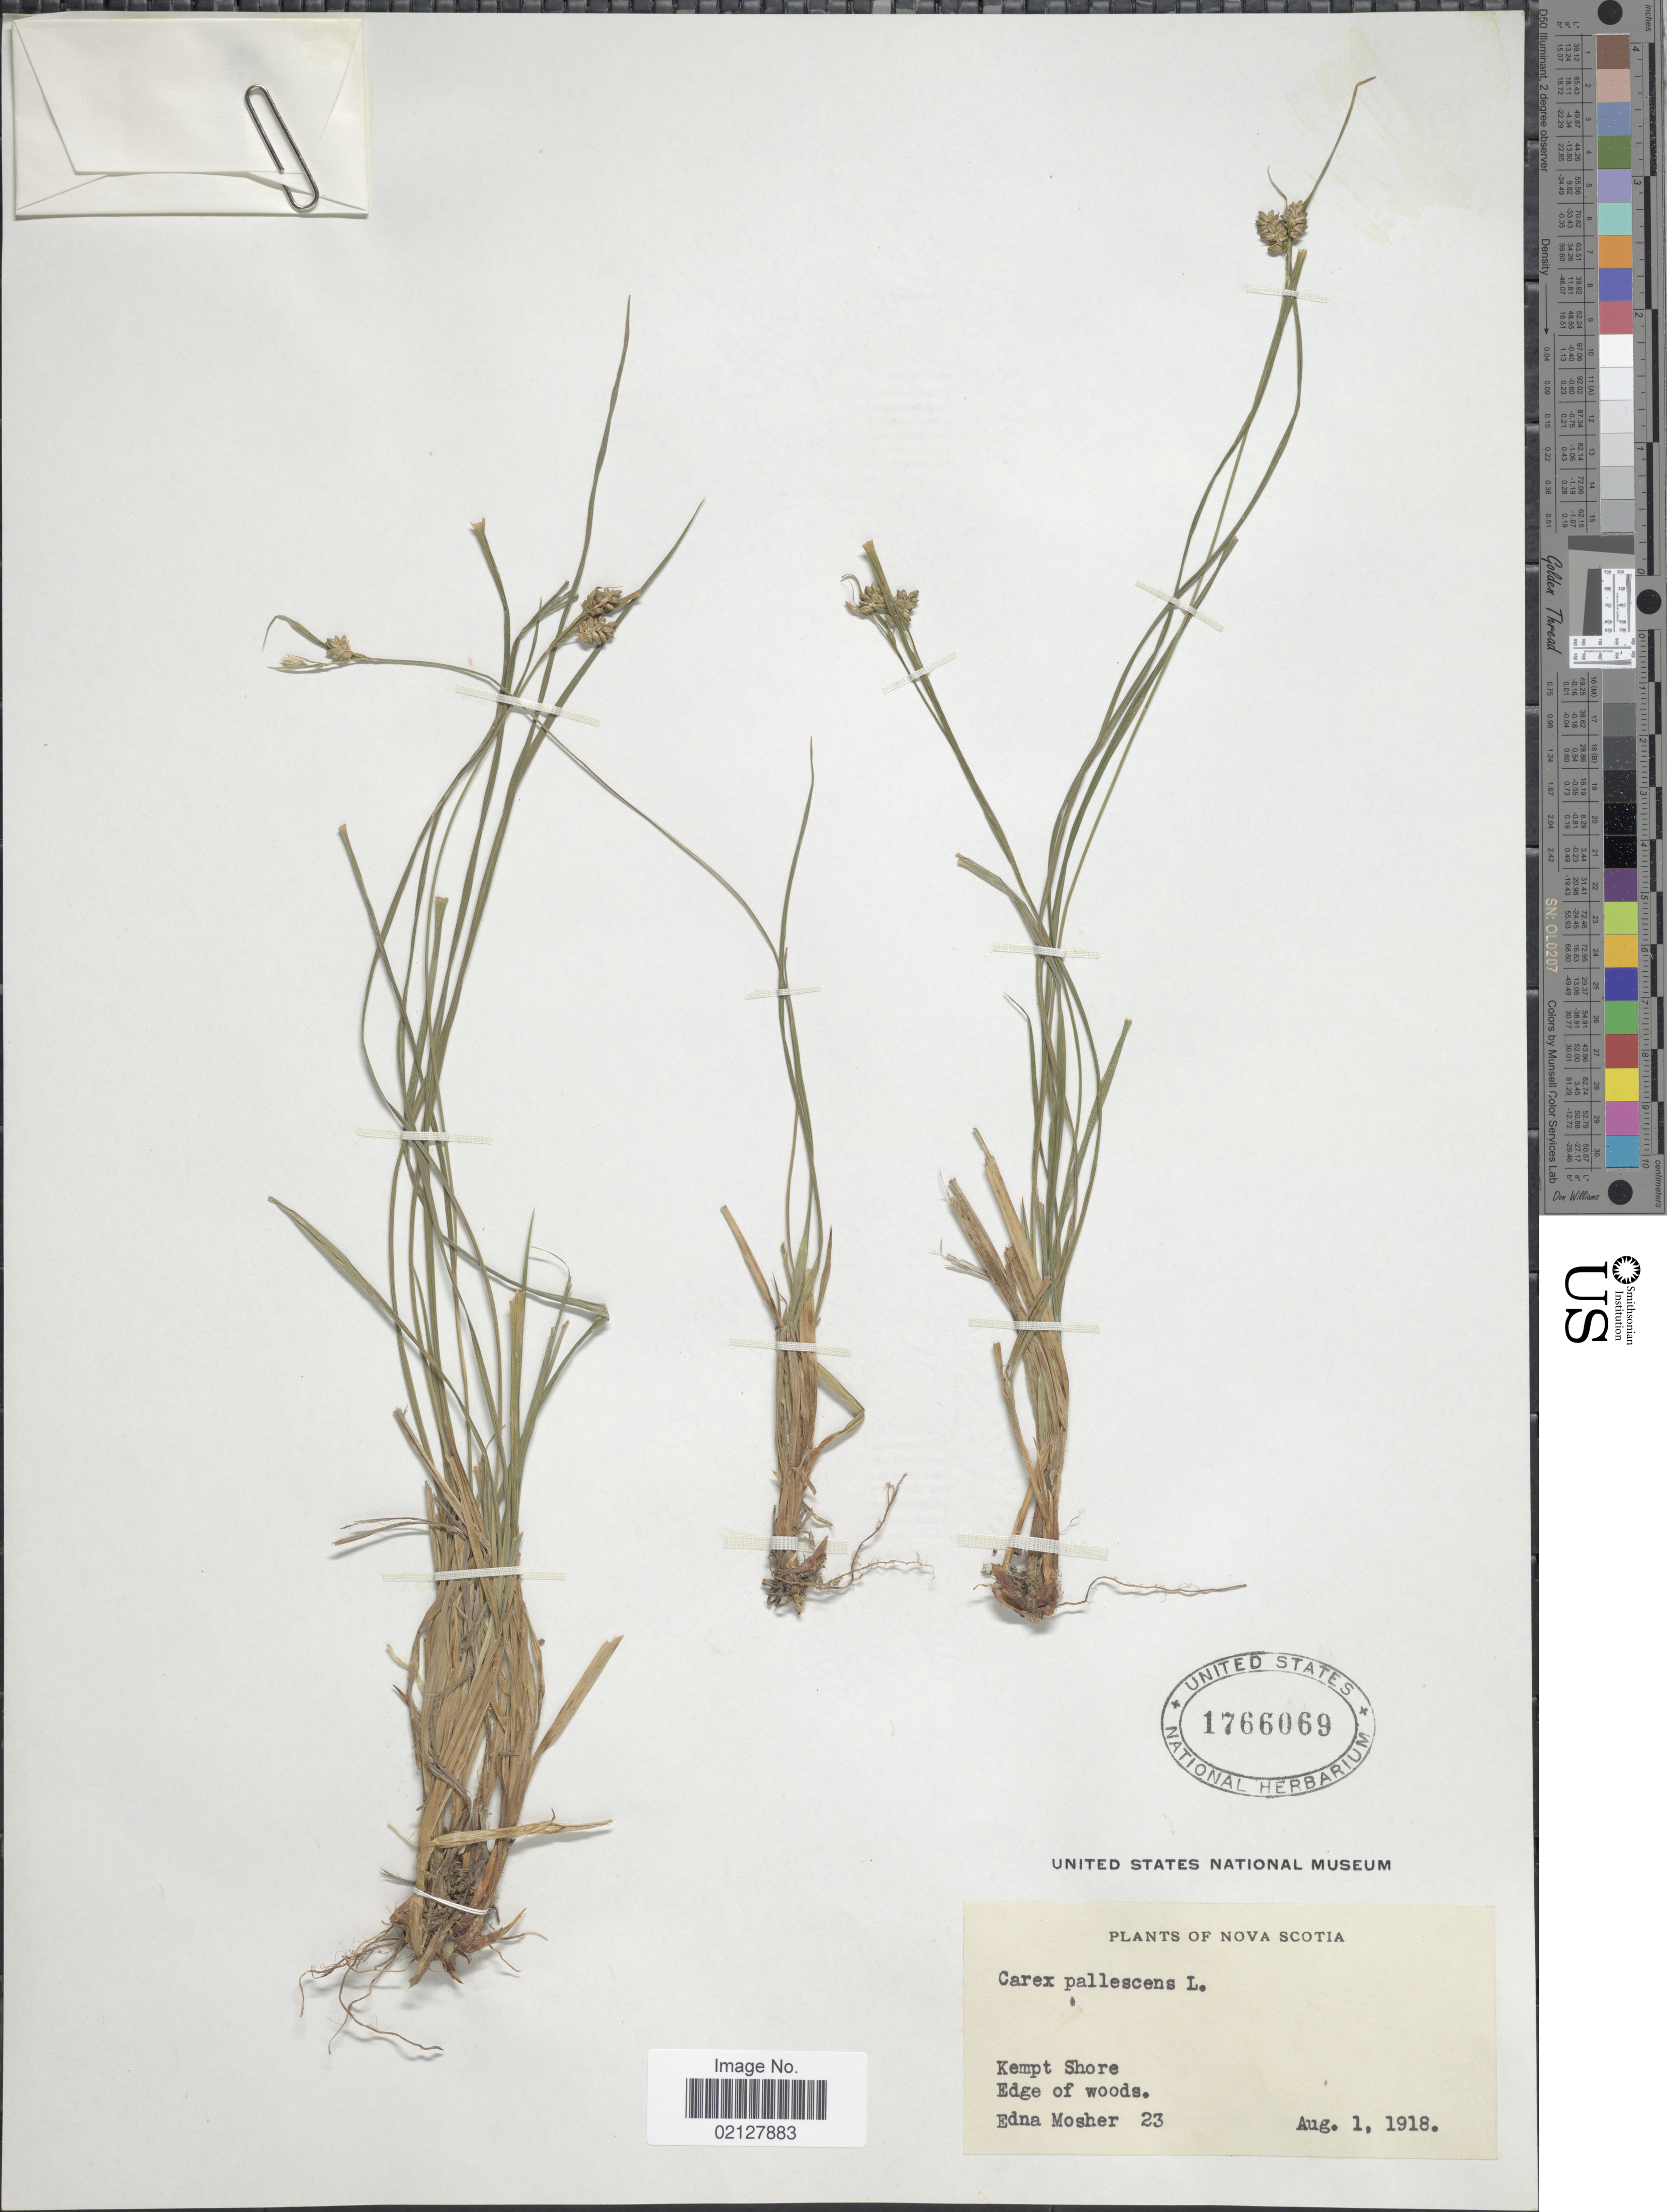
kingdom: Plantae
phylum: Tracheophyta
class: Liliopsida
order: Poales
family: Cyperaceae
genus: Carex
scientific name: Carex pallescens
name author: L.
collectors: E. Mosher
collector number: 23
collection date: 1918-08-01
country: Canada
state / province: Nova Scotia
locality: Kempt Shore, Edge of woods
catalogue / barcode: US 1766069